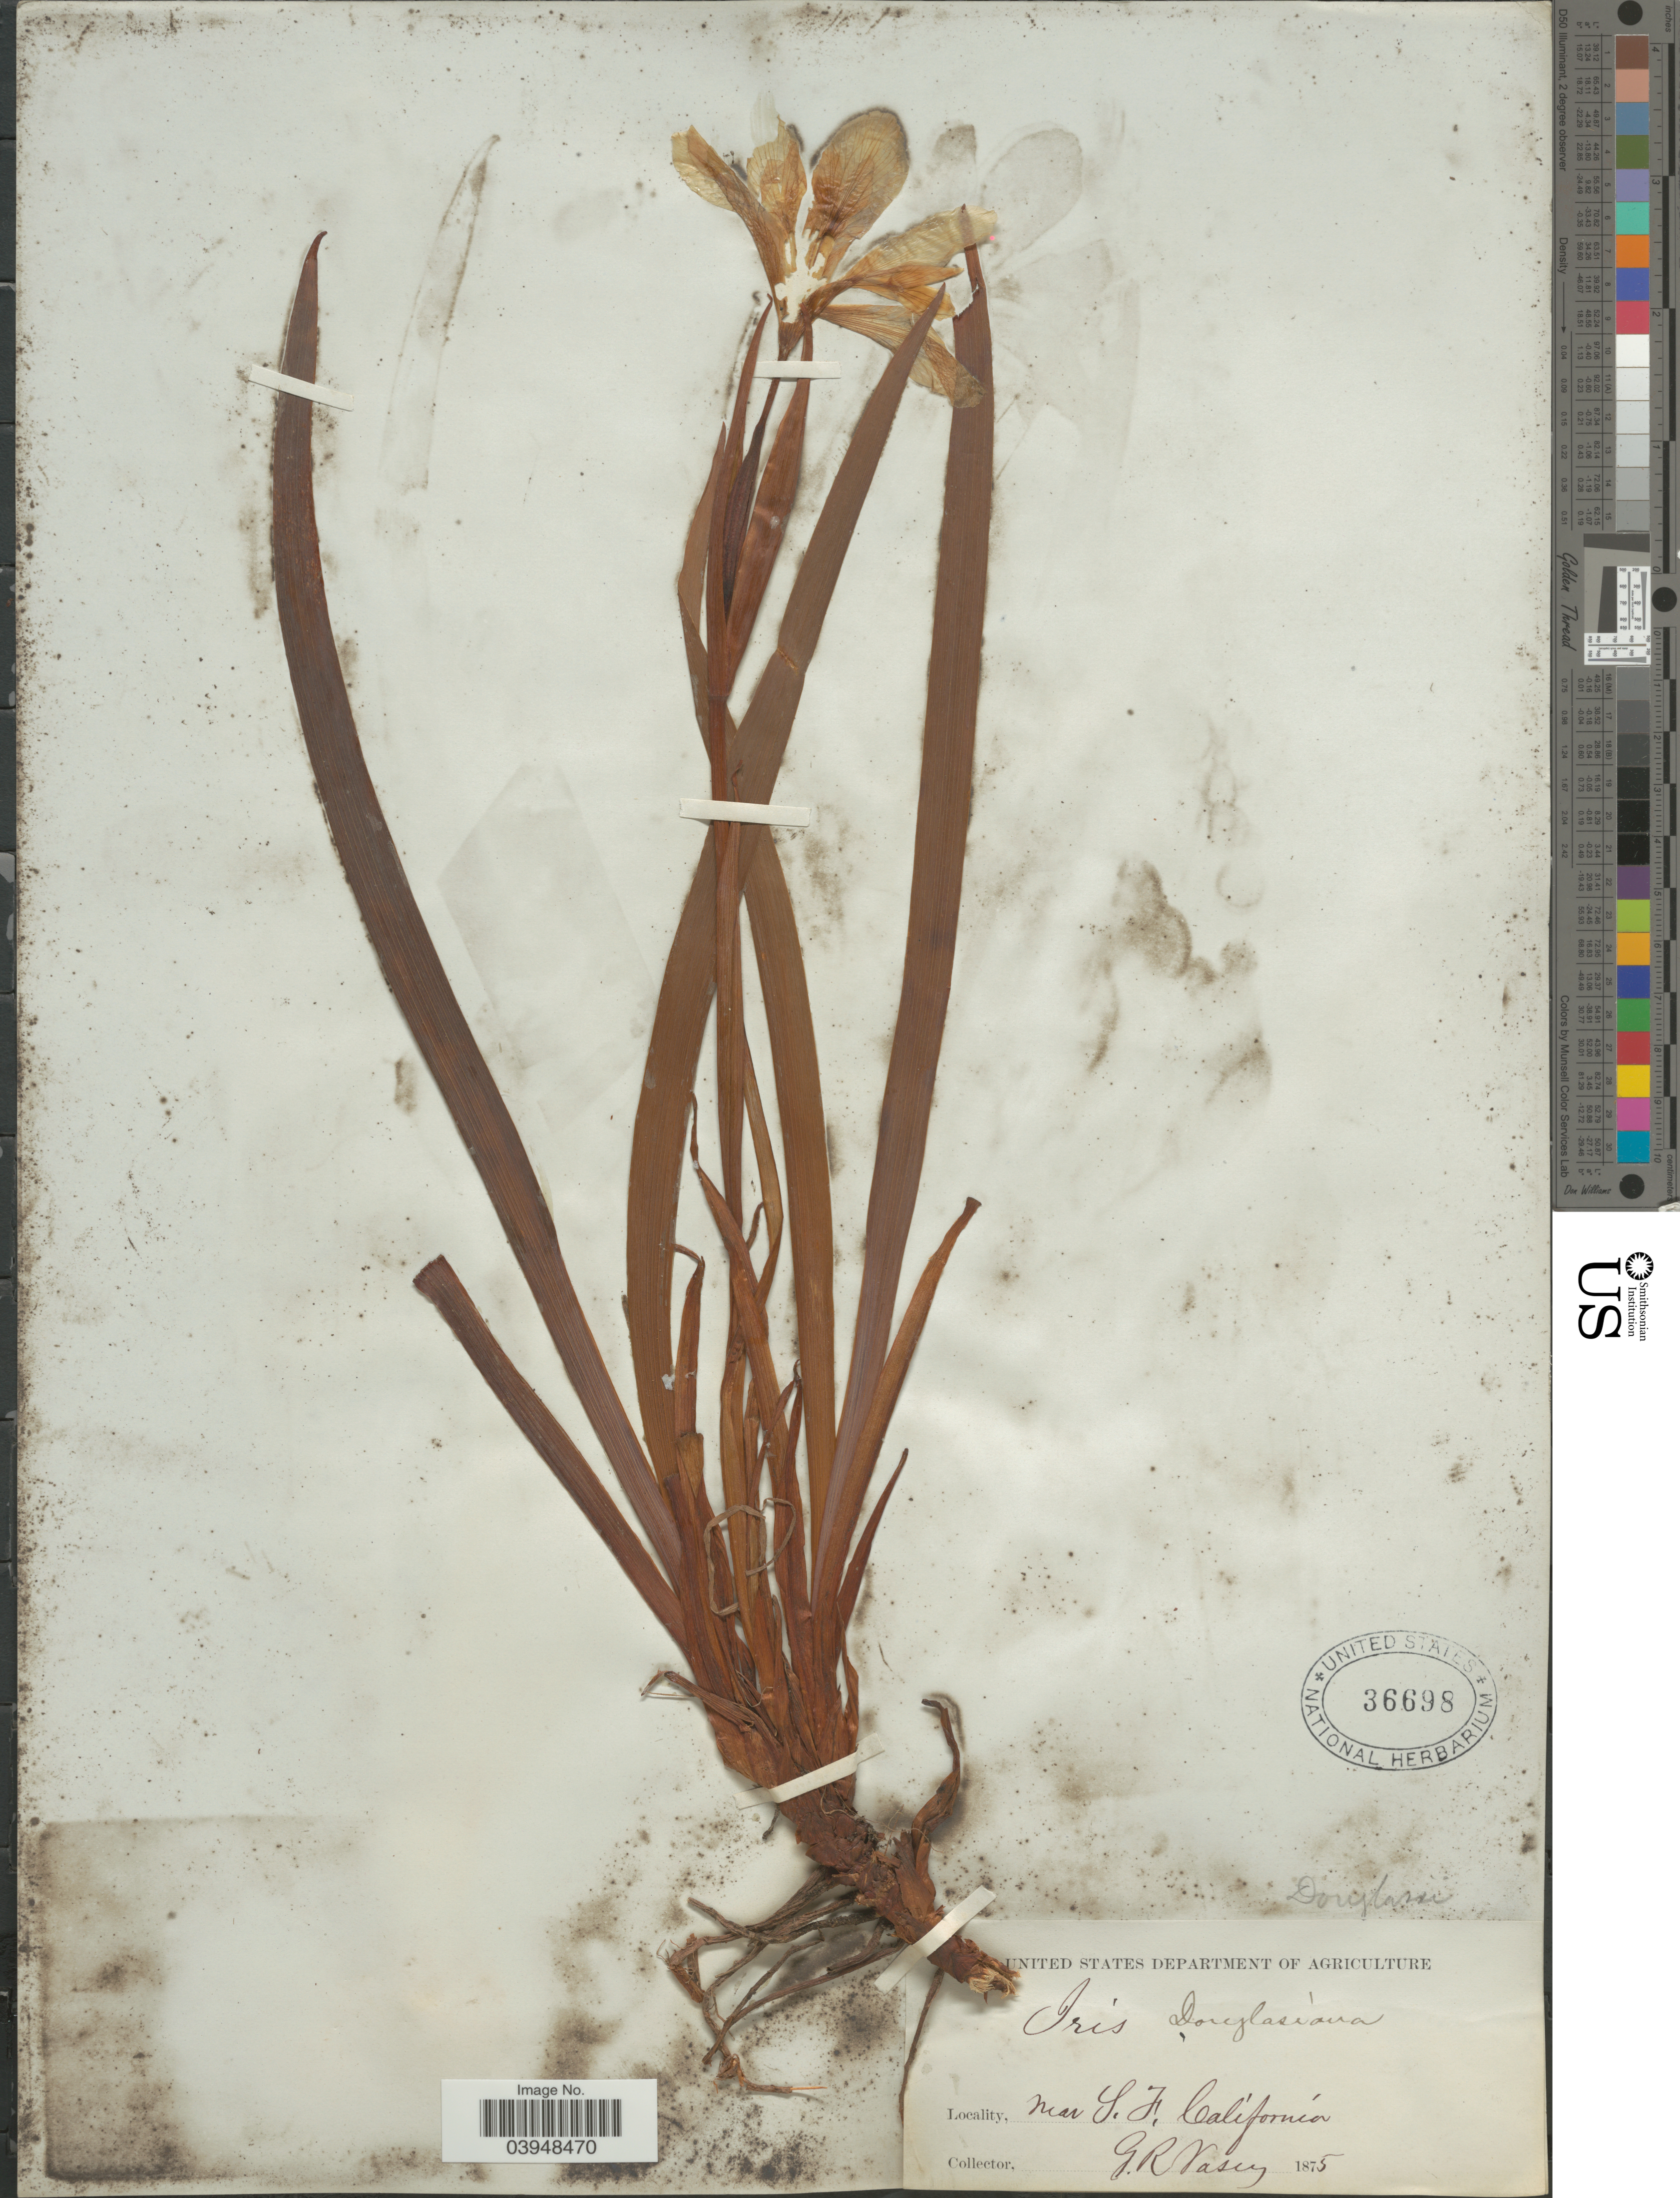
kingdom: Plantae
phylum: Tracheophyta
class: Liliopsida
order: Asparagales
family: Iridaceae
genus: Iris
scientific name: Iris douglasiana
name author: Herb.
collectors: G. R. Vasey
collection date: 1875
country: United States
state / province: California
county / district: San Francisco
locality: Near S. F. California.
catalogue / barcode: US 36698